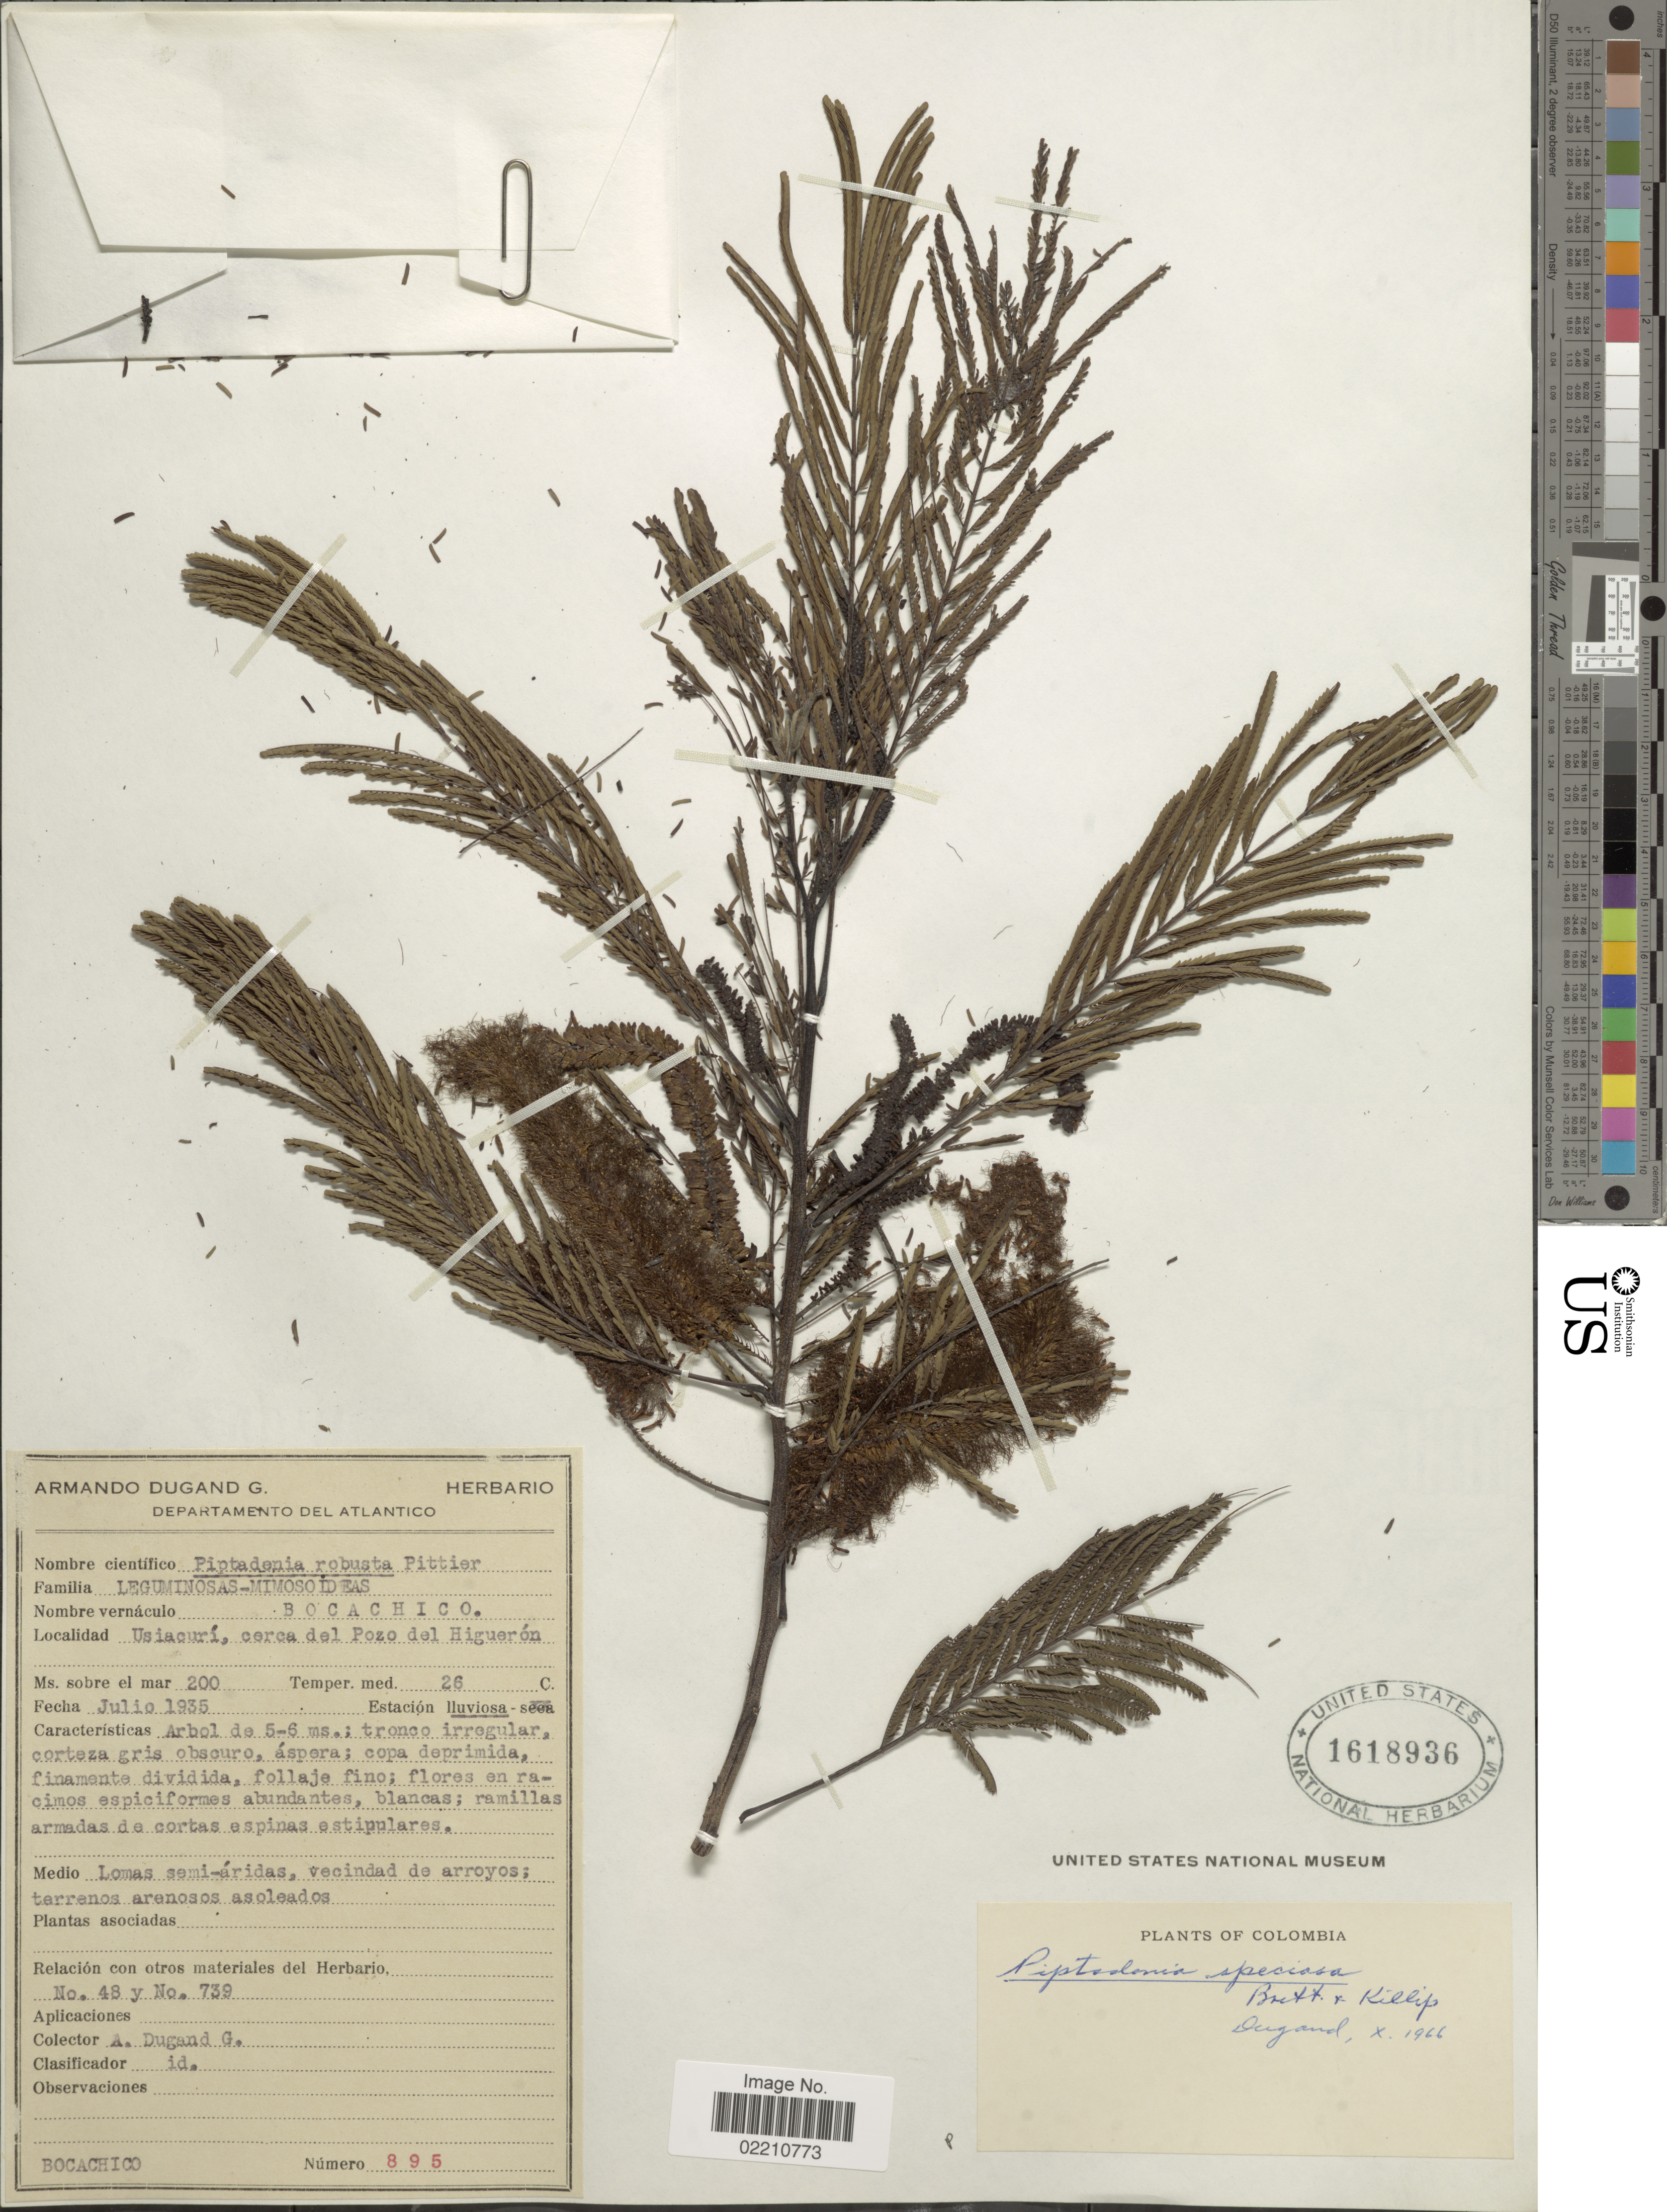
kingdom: Plantae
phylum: Tracheophyta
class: Magnoliopsida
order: Fabales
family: Fabaceae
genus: Lachesiodendron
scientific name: Lachesiodendron viridiflorum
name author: (Kunth) P.G. Ribeiro et al.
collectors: A. Dugand G.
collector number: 895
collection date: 1935-07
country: Colombia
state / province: Atlántico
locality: Usiacurí, cerca del Pozo del Higuerón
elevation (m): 200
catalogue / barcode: US 1618936